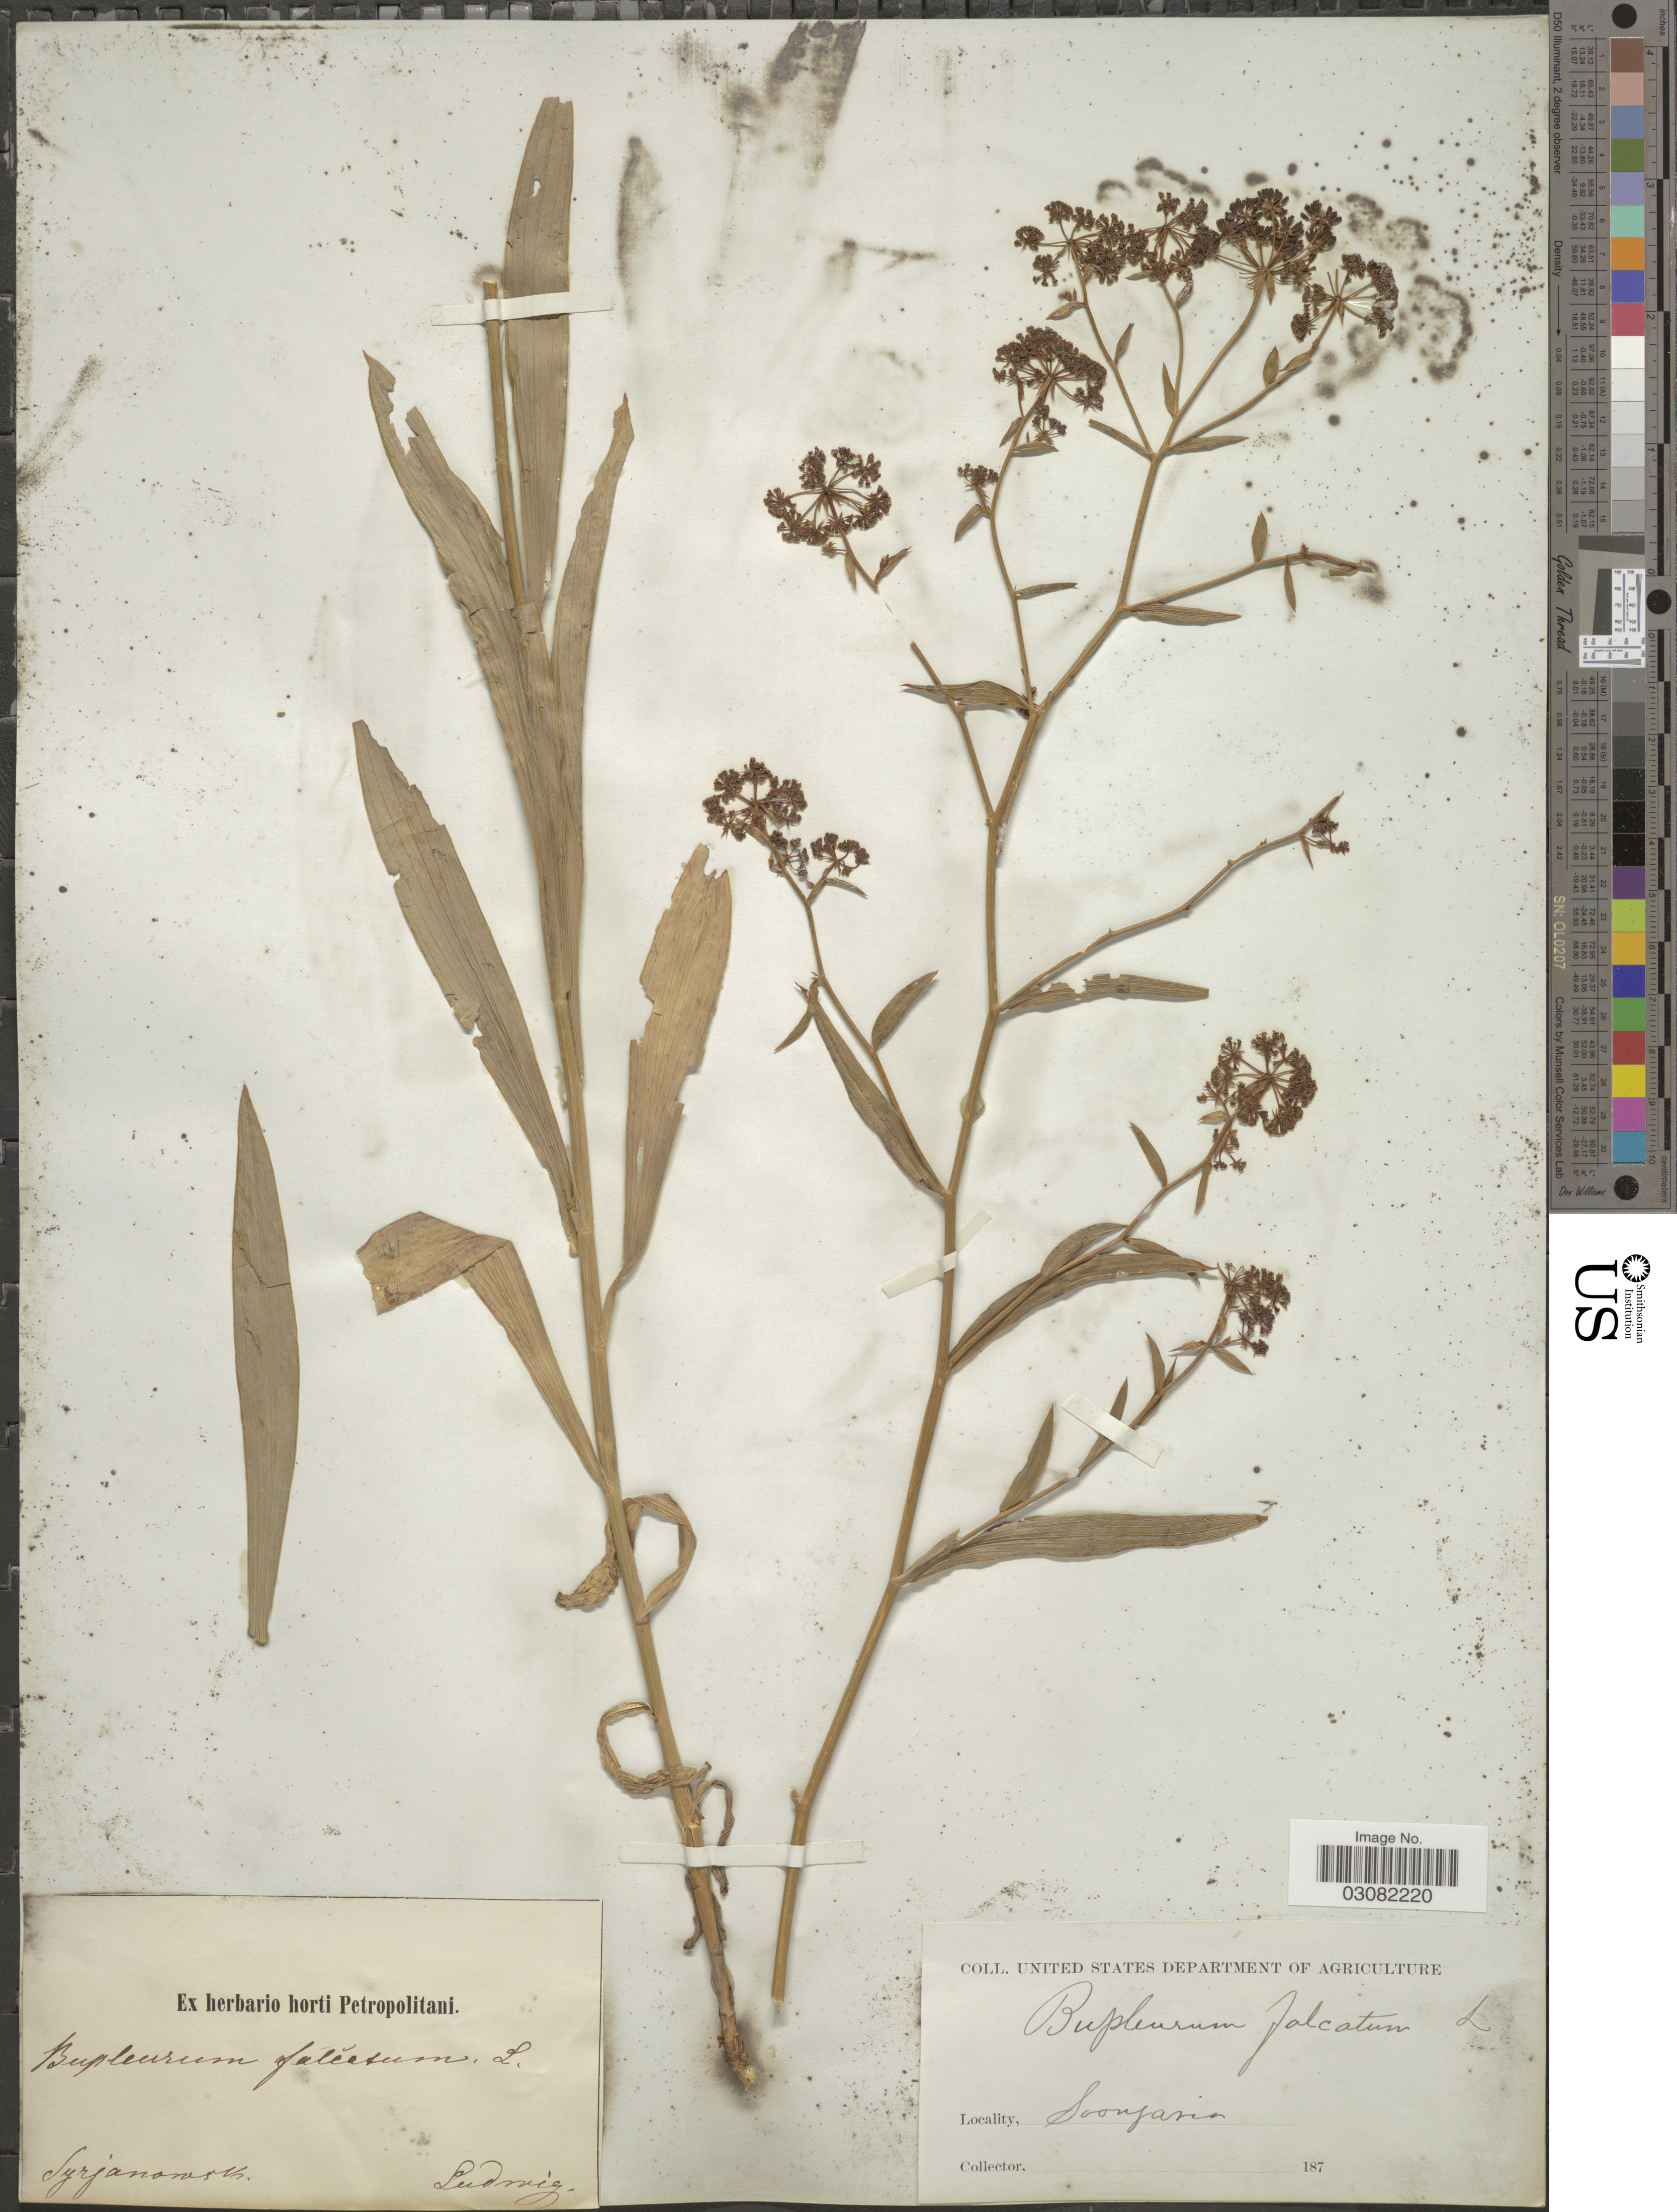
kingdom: Plantae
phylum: Tracheophyta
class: Magnoliopsida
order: Apiales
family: Apiaceae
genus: Bupleurum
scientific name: Bupleurum falcatum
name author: L.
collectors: Ludwig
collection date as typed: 187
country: Kazakhstan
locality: Syrjanowsk, Soongaria.